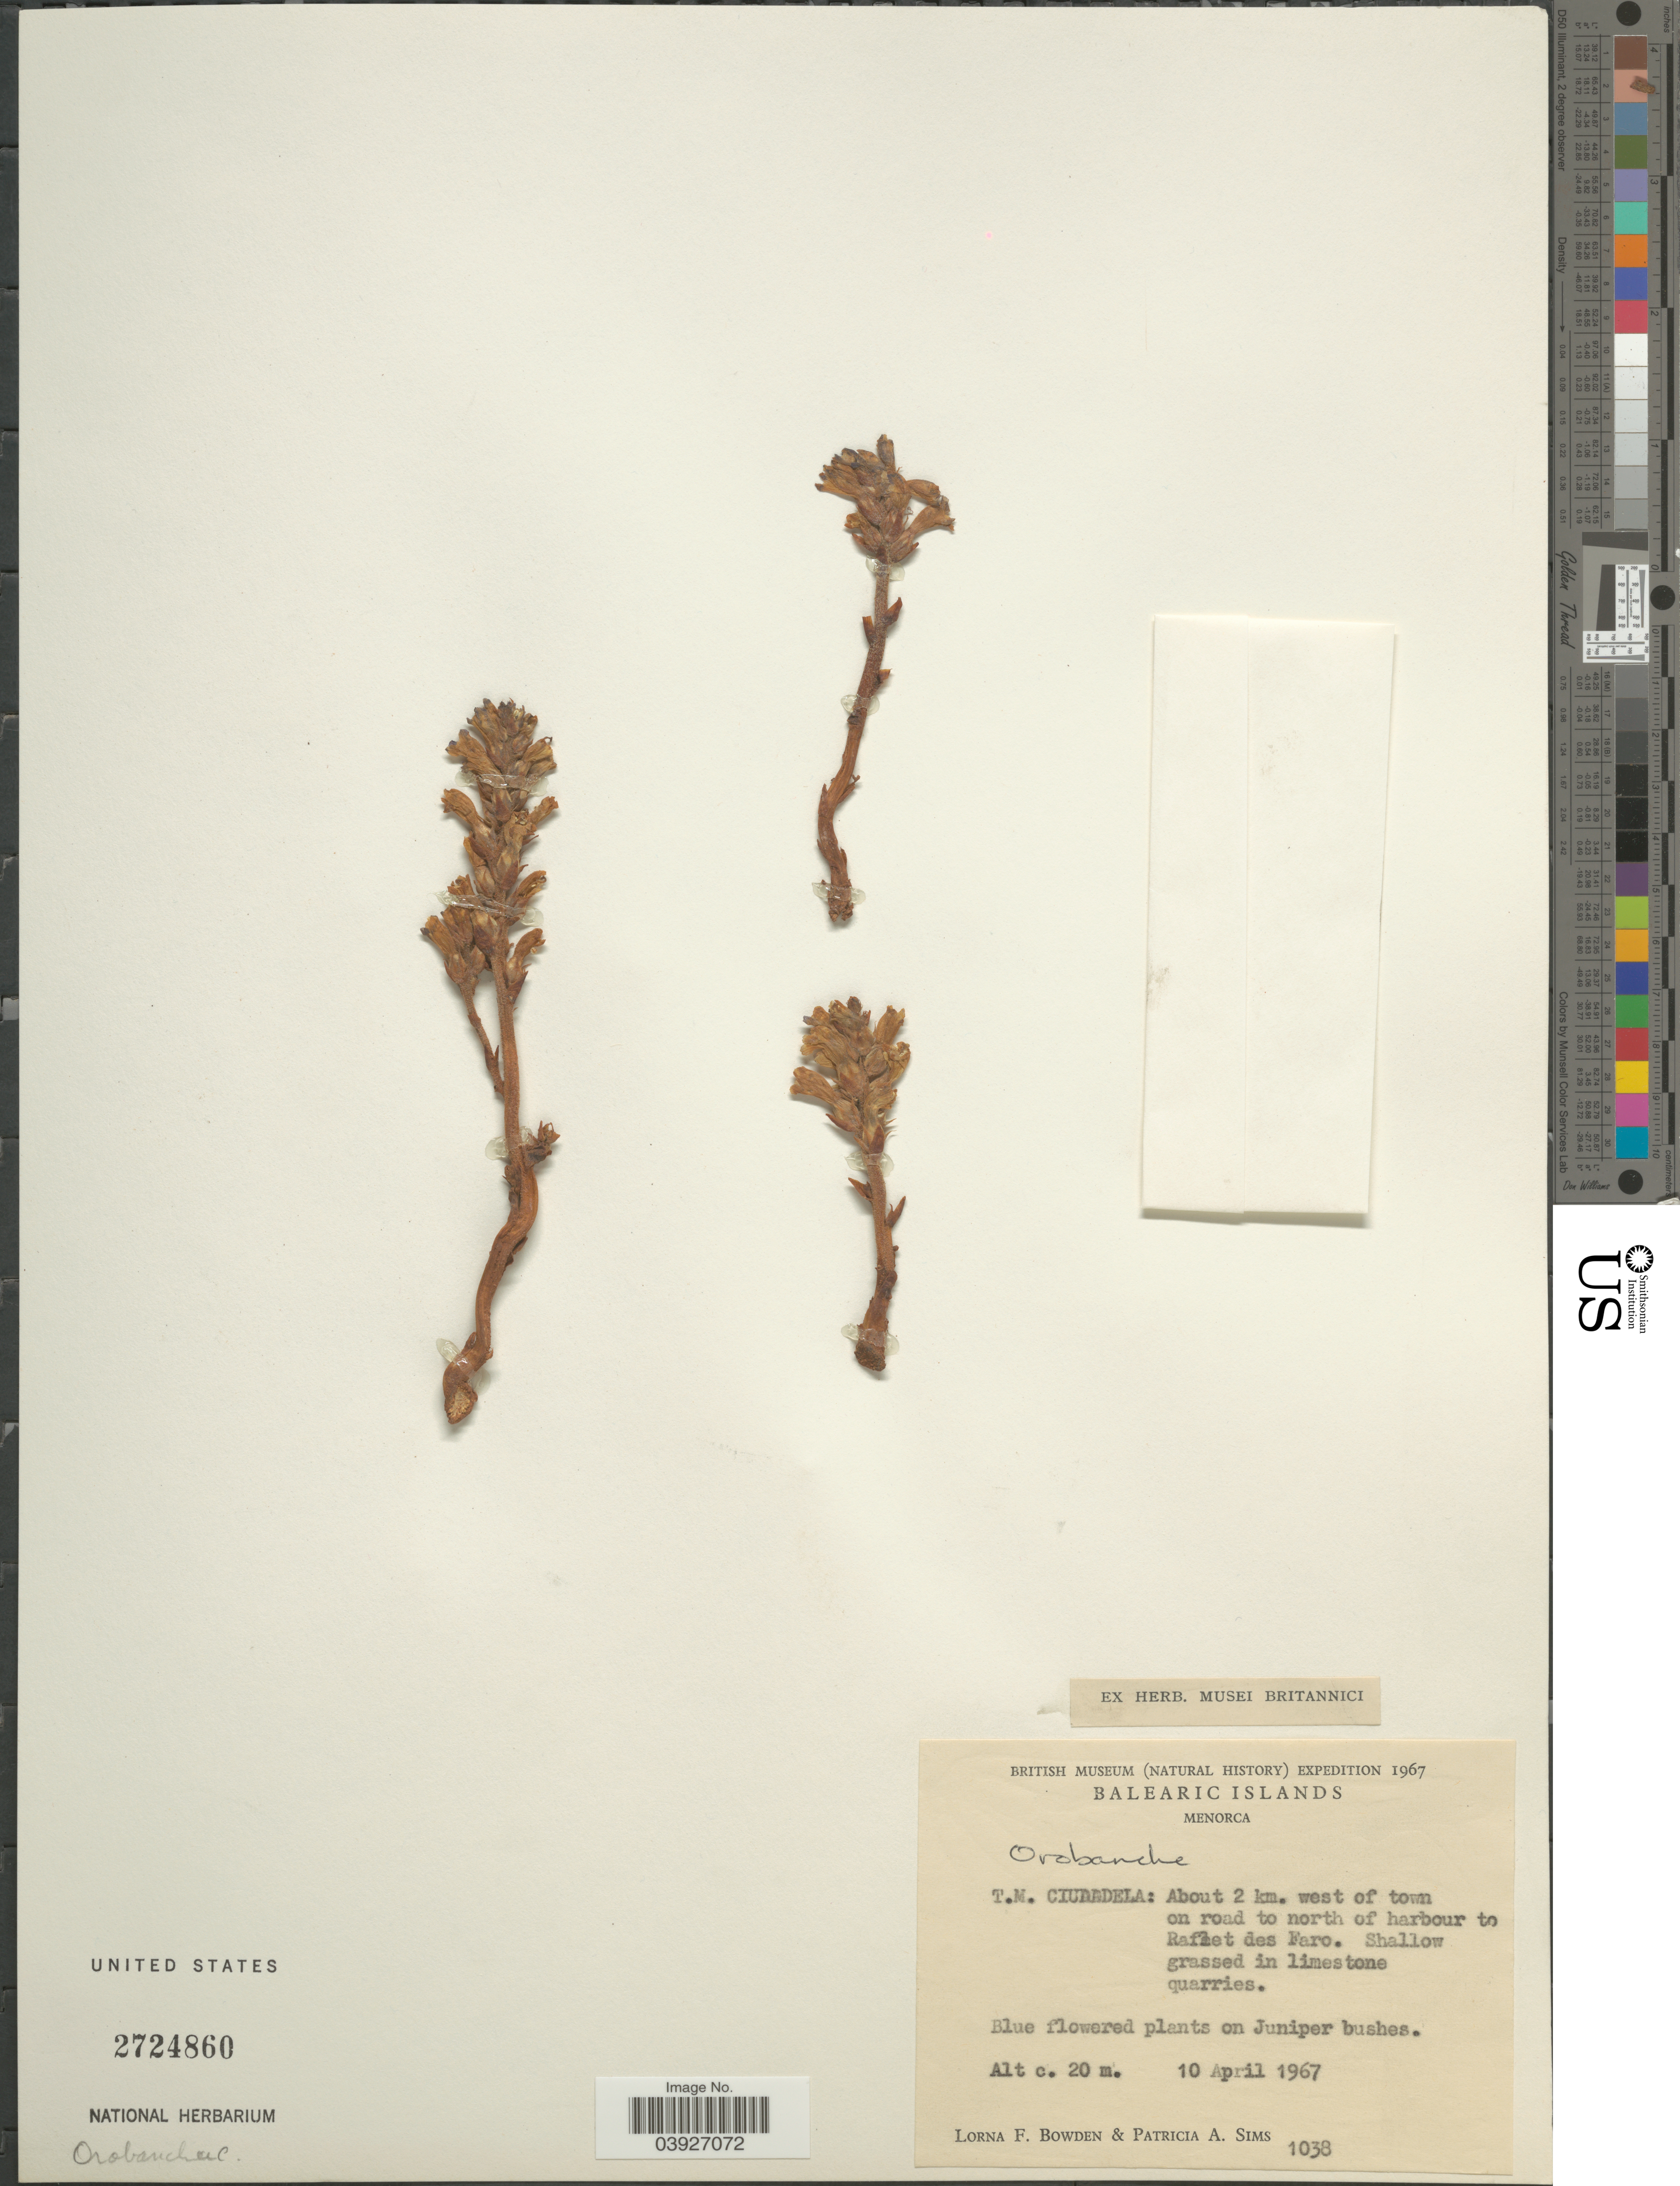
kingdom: Plantae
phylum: Tracheophyta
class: Magnoliopsida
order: Lamiales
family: Orobanchaceae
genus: Epifagus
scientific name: Epifagus sp.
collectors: L. F. Bowden & P. A. Sims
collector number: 1038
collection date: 1967-04-10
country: Spain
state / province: Islas Baleares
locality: Balearic Islands. Menorca. T.M. Ciudadela: About 2 km. west of town on road to north of harbour to Rafalet des Faro.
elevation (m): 20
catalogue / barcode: US 2724860